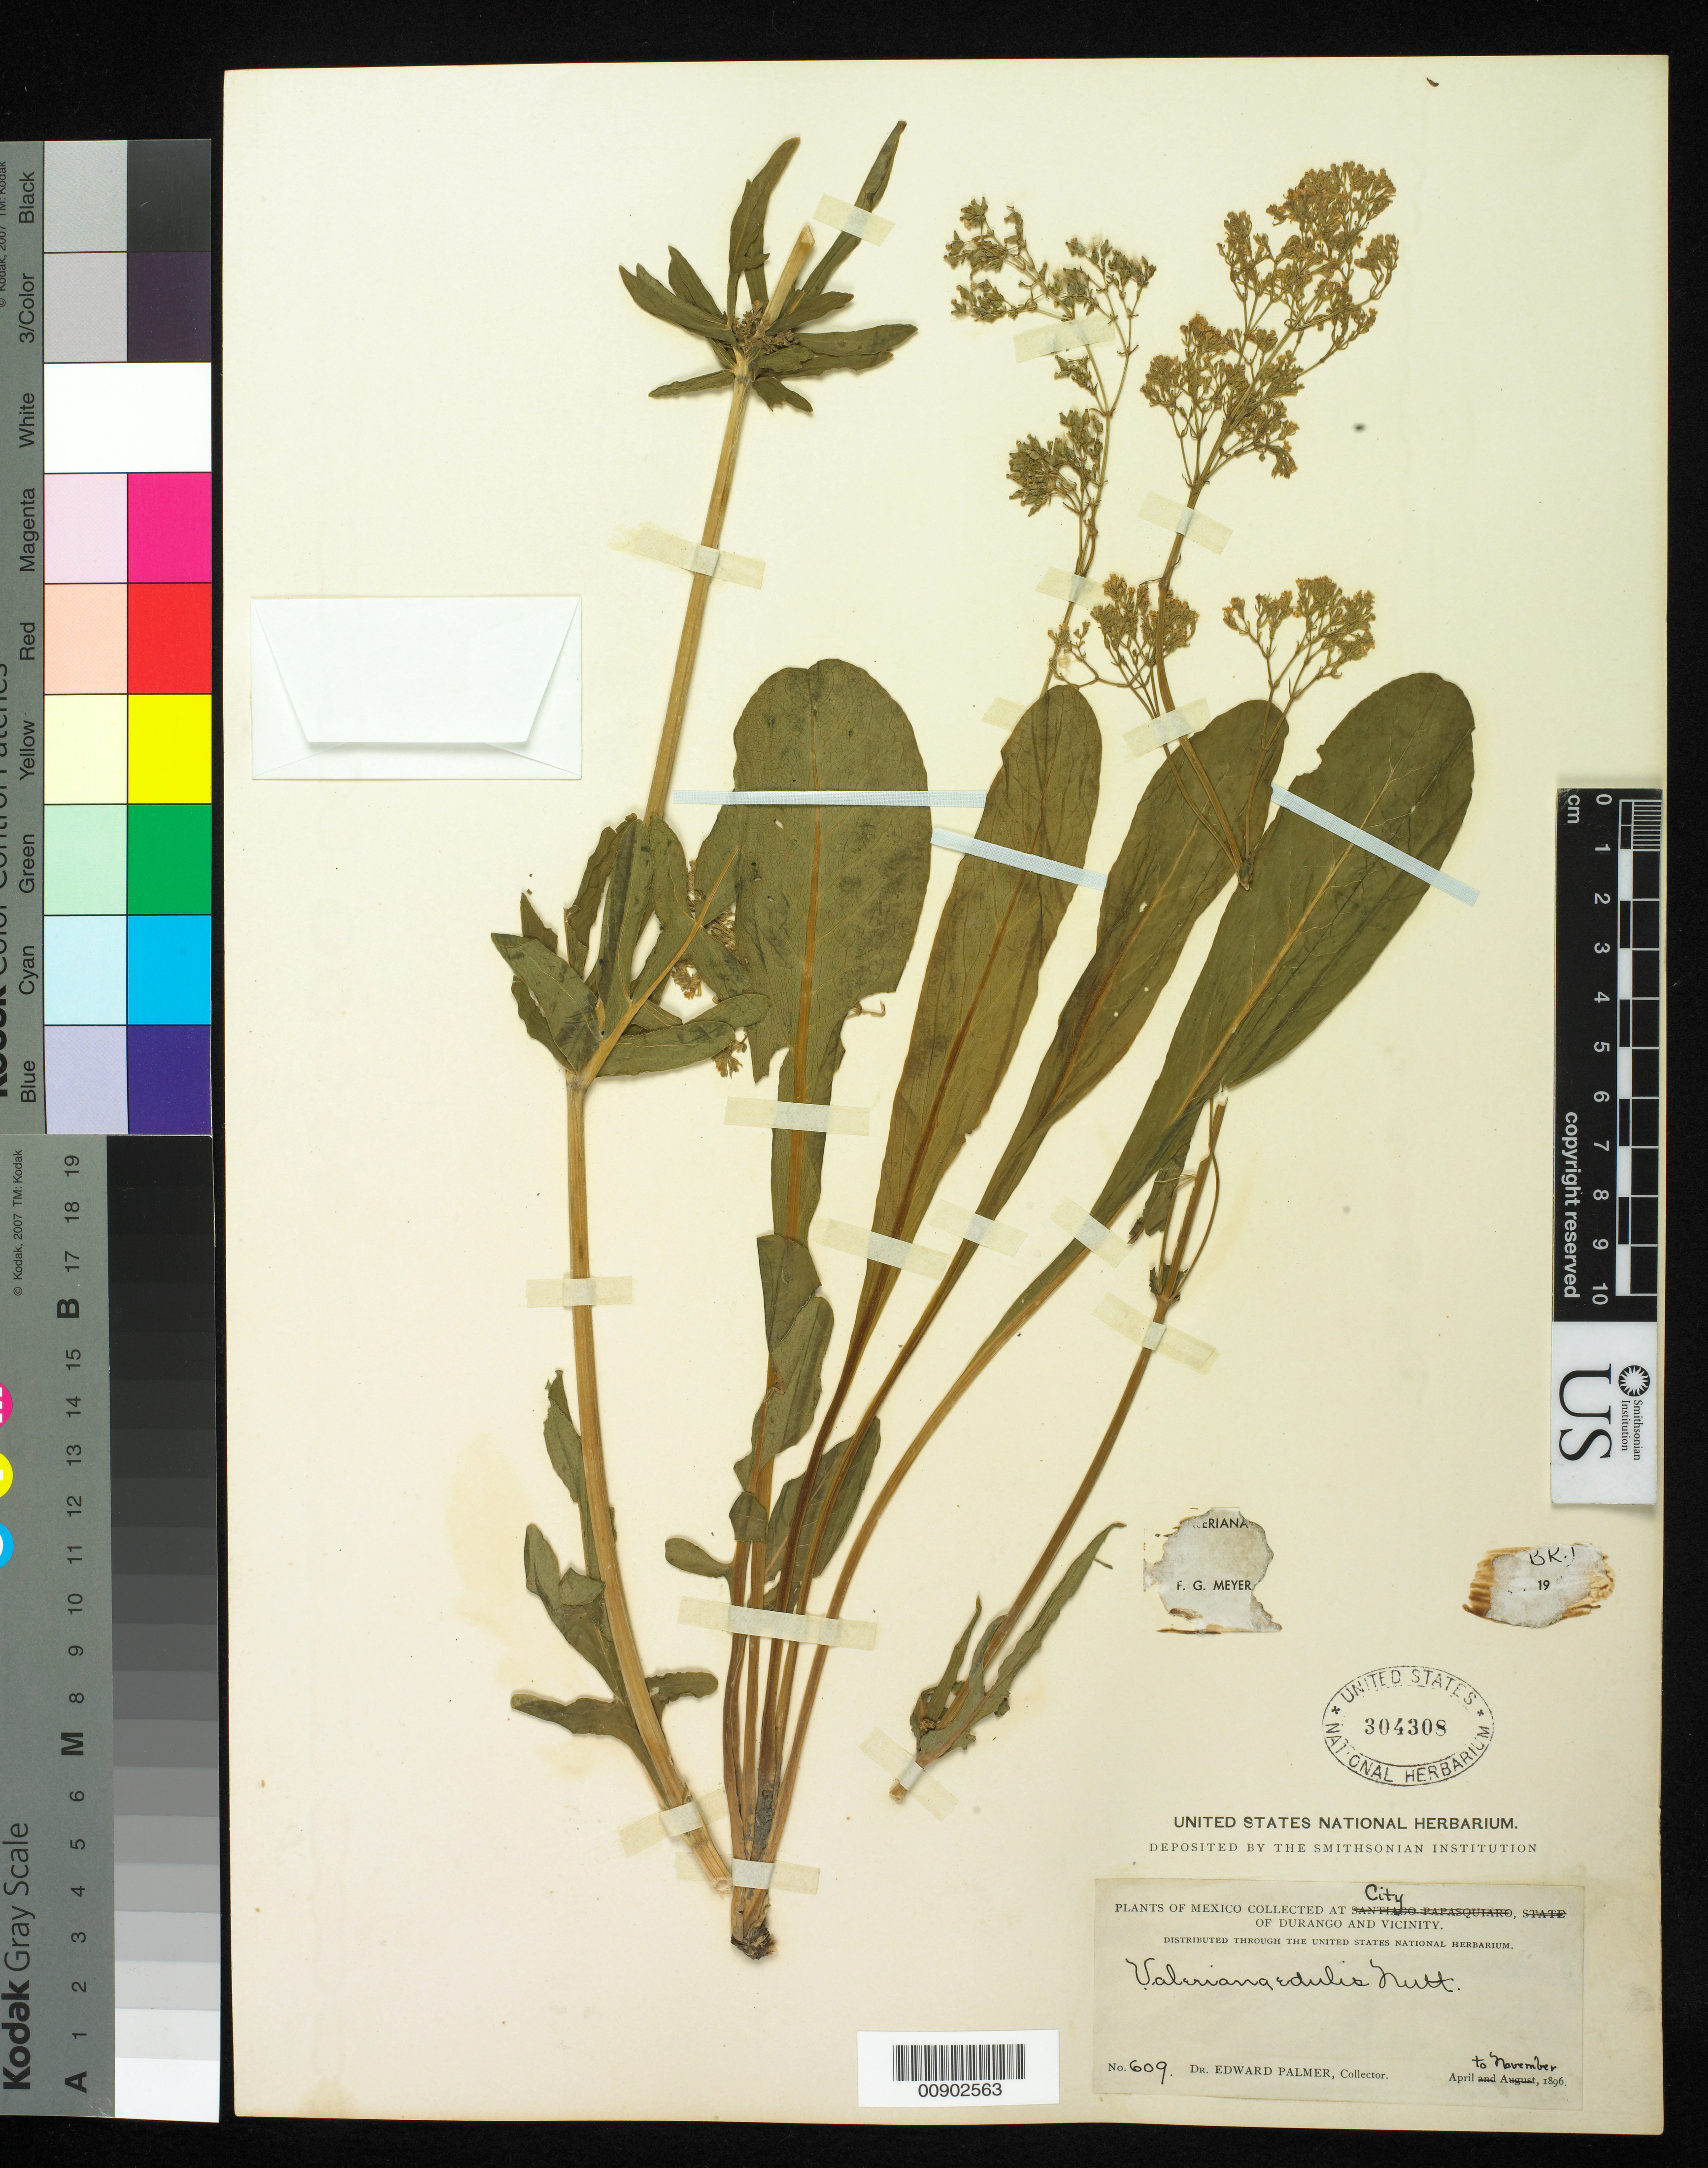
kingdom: Plantae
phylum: Tracheophyta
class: Magnoliopsida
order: Dipsacales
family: Caprifoliaceae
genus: Valeriana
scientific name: Valeriana edulis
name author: Nutt.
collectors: E. Palmer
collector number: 609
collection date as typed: Apr 1896 to -- Nov 1896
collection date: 1896-04/1896-11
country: Mexico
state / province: Durango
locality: City of Durango and vicinity.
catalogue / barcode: US 304308